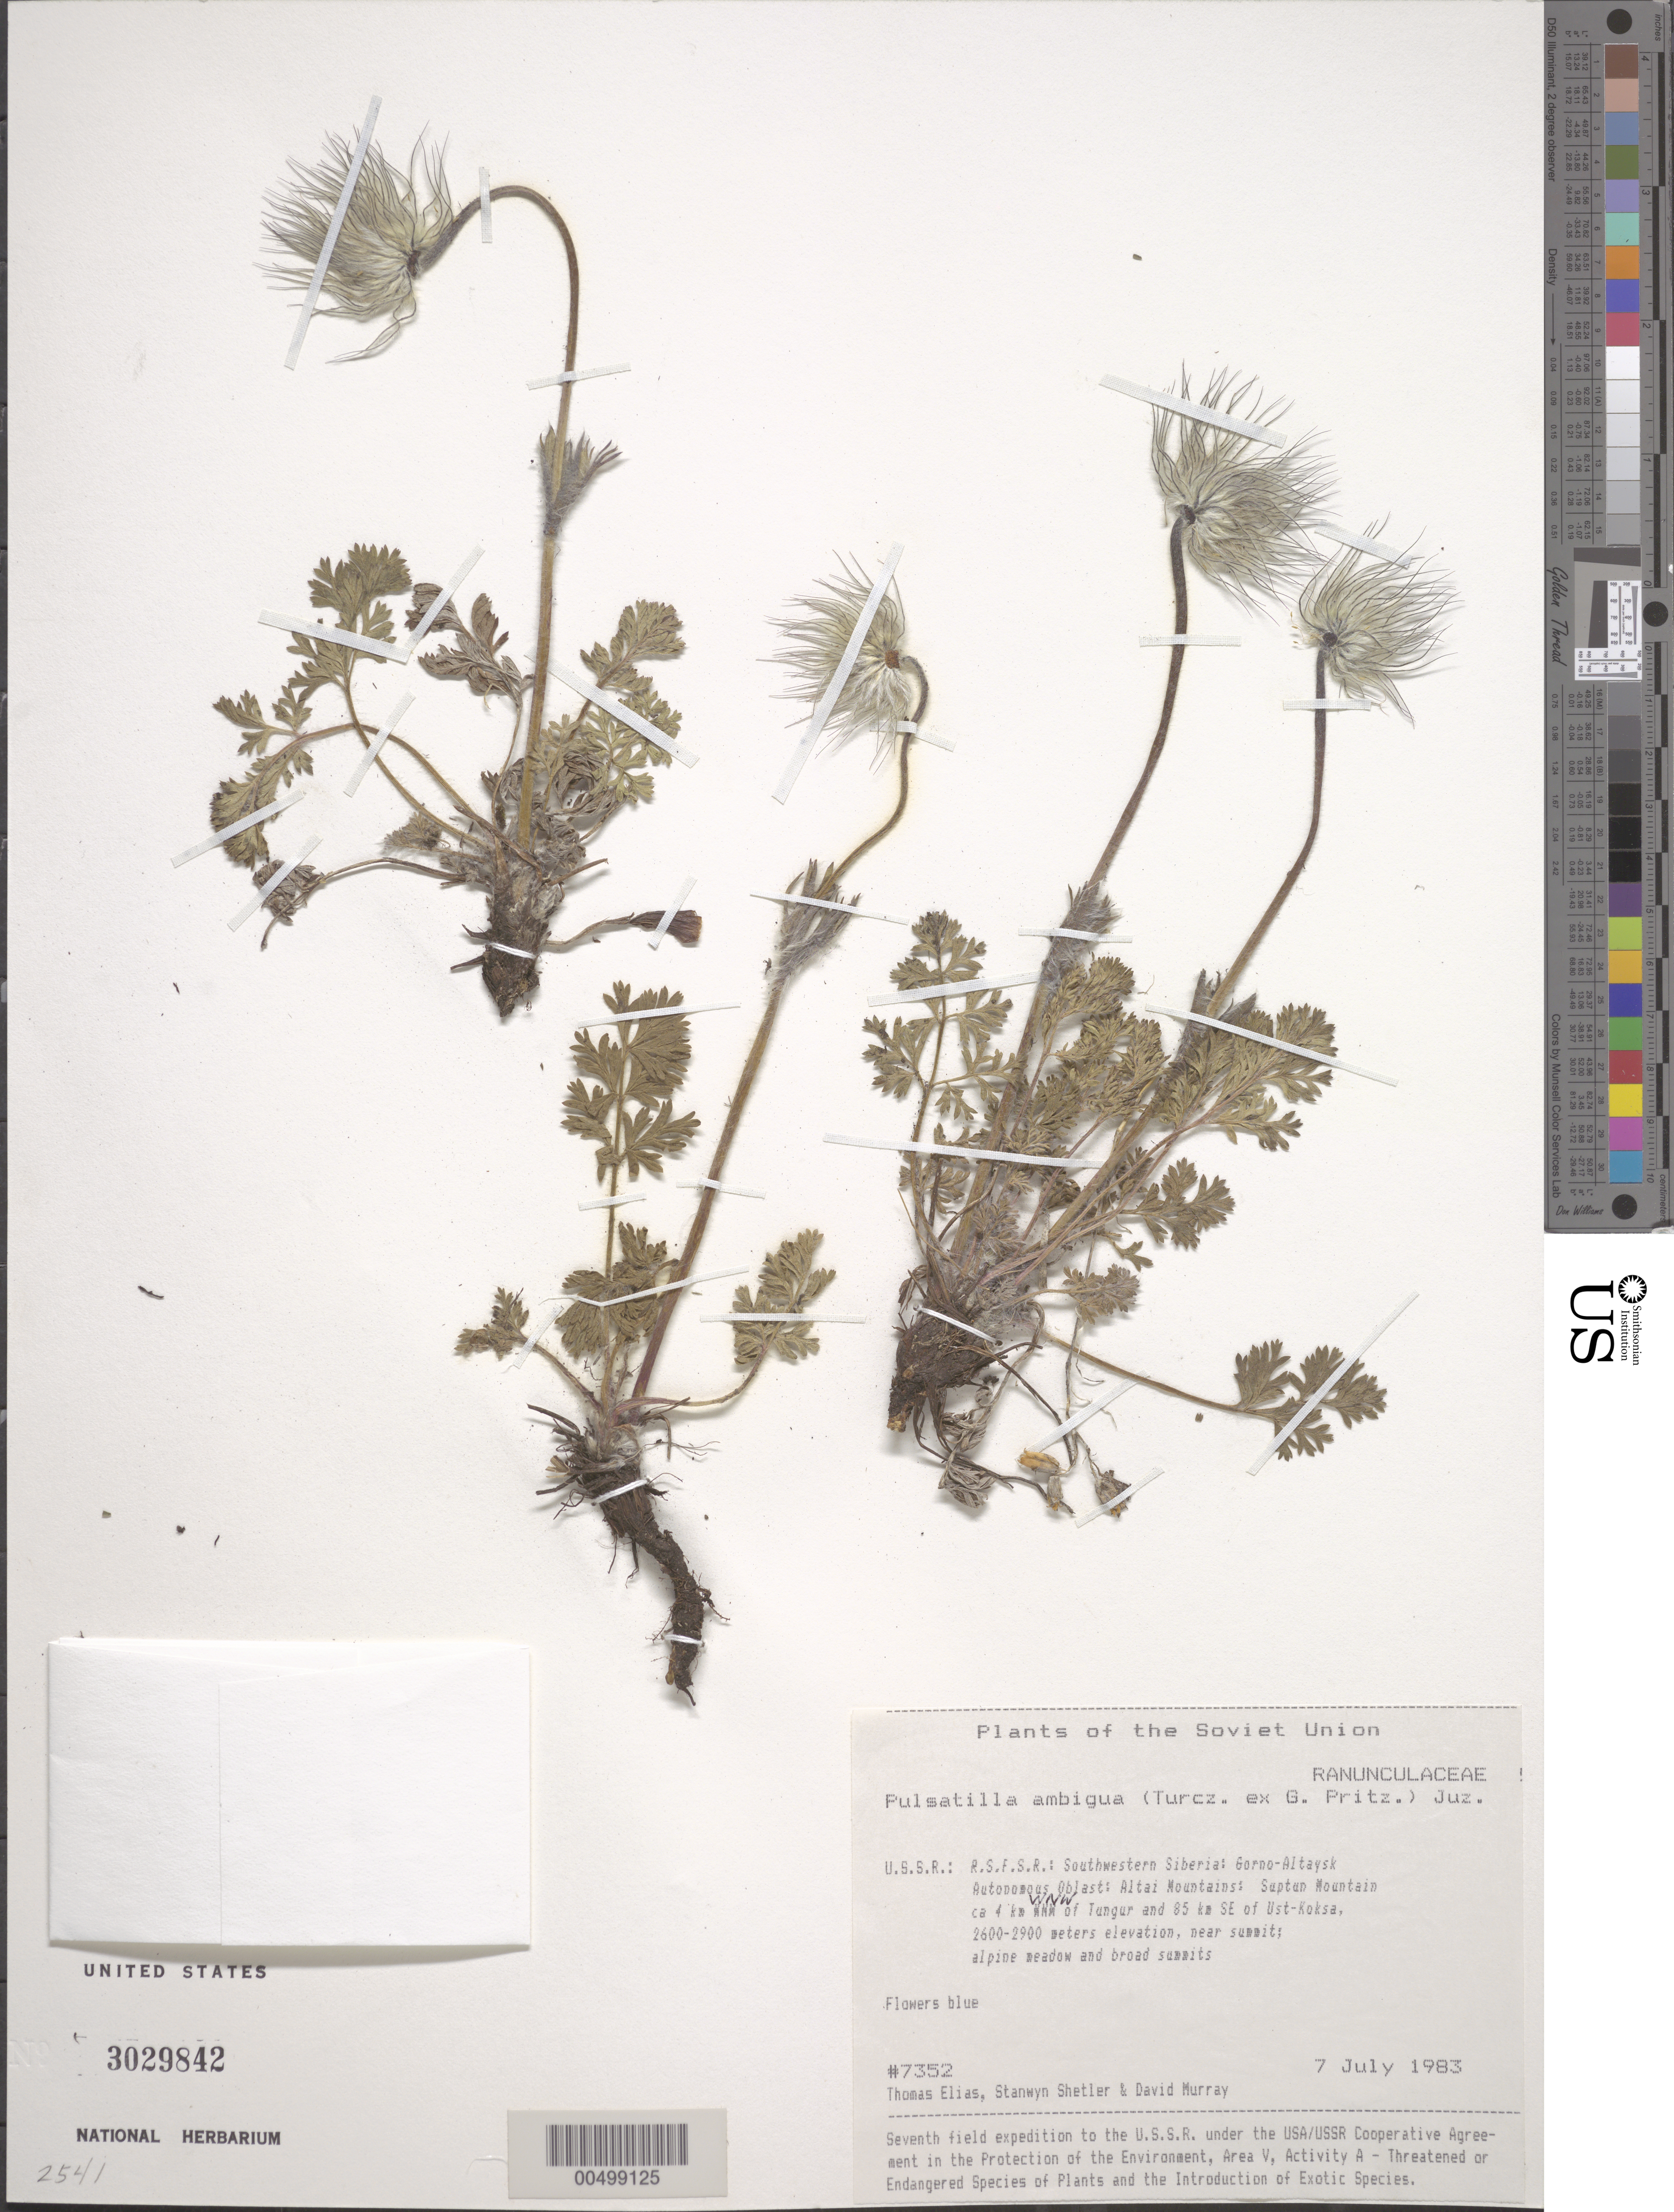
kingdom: Plantae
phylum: Tracheophyta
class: Magnoliopsida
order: Ranunculales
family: Ranunculaceae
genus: Pulsatilla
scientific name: Pulsatilla ambigua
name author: (Turcz. ex Hayek) Juz.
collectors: T. Elias, S. Shetler & D. F. Murray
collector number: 7352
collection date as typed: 07 Jul 1983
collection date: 1983-07-07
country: Russian Federation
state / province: Altai Republic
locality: Altai Mountains, Suptun Mountain, ca. 4 km WNW of Tungur and 85 km SE of Ust-Koksa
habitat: near summit; alpine meadow and broad summits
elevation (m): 2600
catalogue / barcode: US 3029842